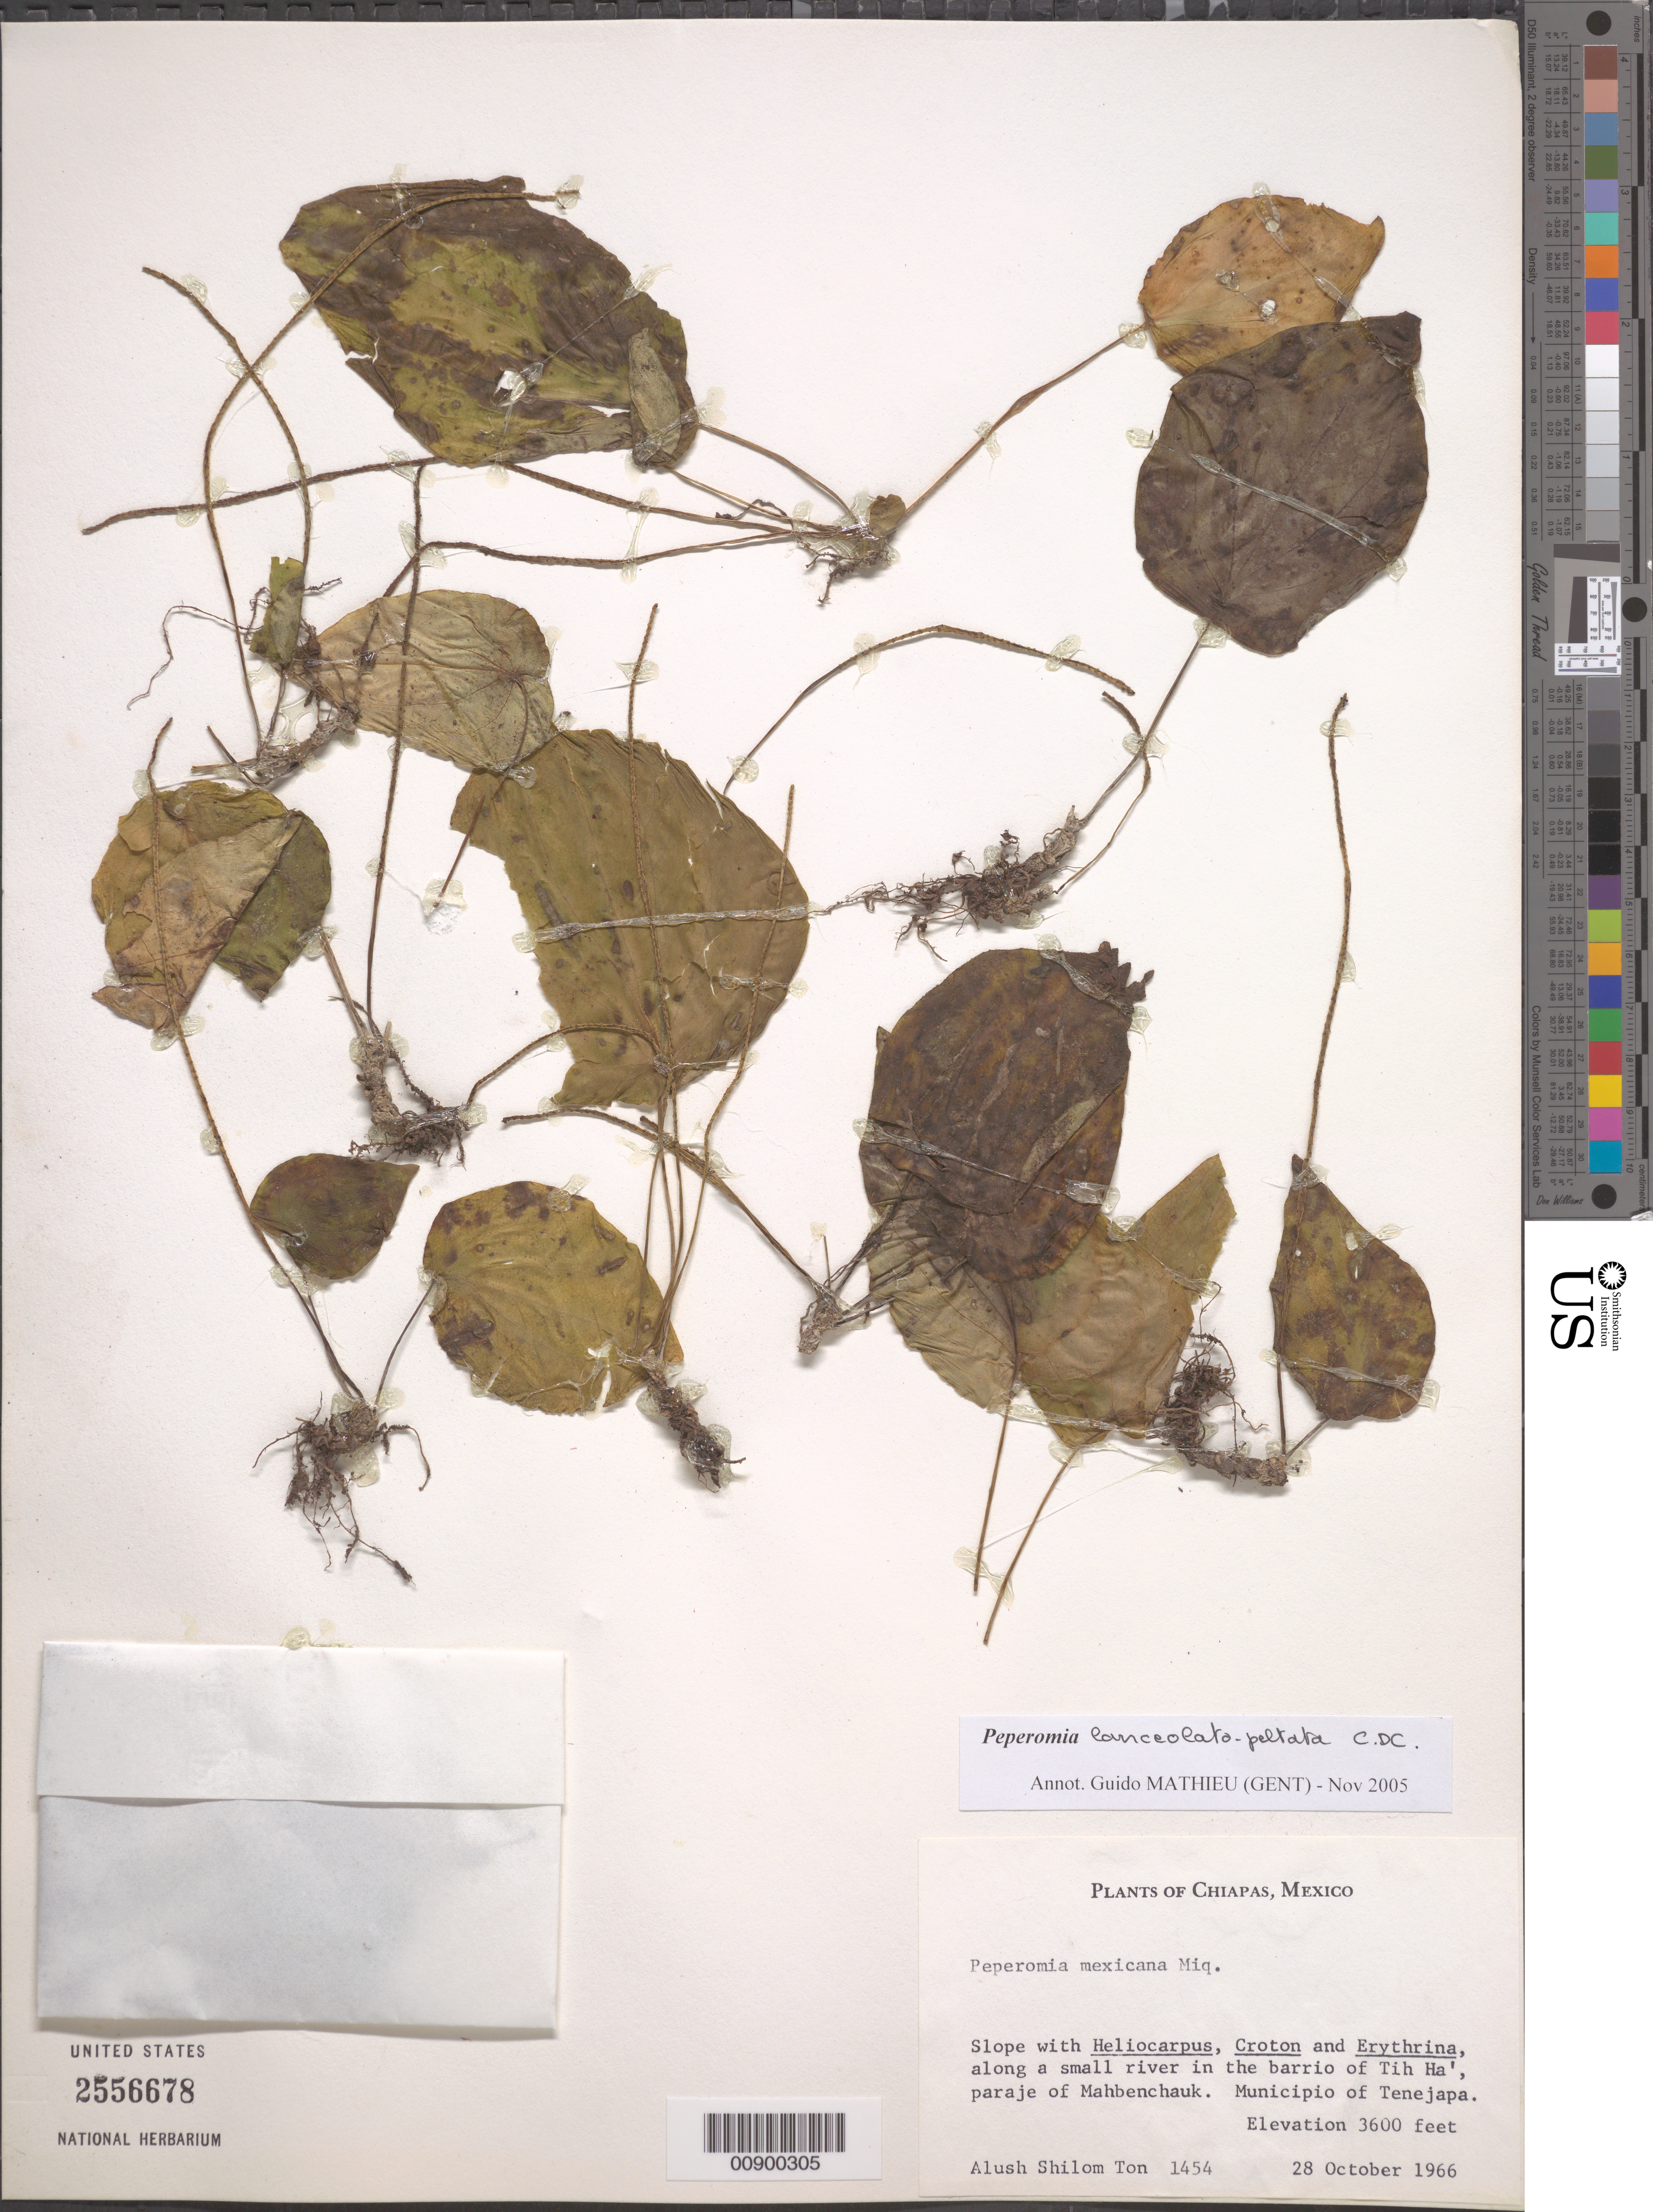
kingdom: Plantae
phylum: Tracheophyta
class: Magnoliopsida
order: Piperales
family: Piperaceae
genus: Peperomia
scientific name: Peperomia lanceolatopeltata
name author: C. DC.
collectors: A. Shilom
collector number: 1454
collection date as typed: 28 Oct 1966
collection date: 1966-10-28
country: Mexico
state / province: Chiapas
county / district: Tenejapa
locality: In the barrio of Tih Ha', paraje of Mahbenchauk. Municipio of Tenejapa, Chiapas.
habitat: Slope with Heliocarpus, Croton and Erythrina, along a small river.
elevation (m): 1097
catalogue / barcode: US 2556678